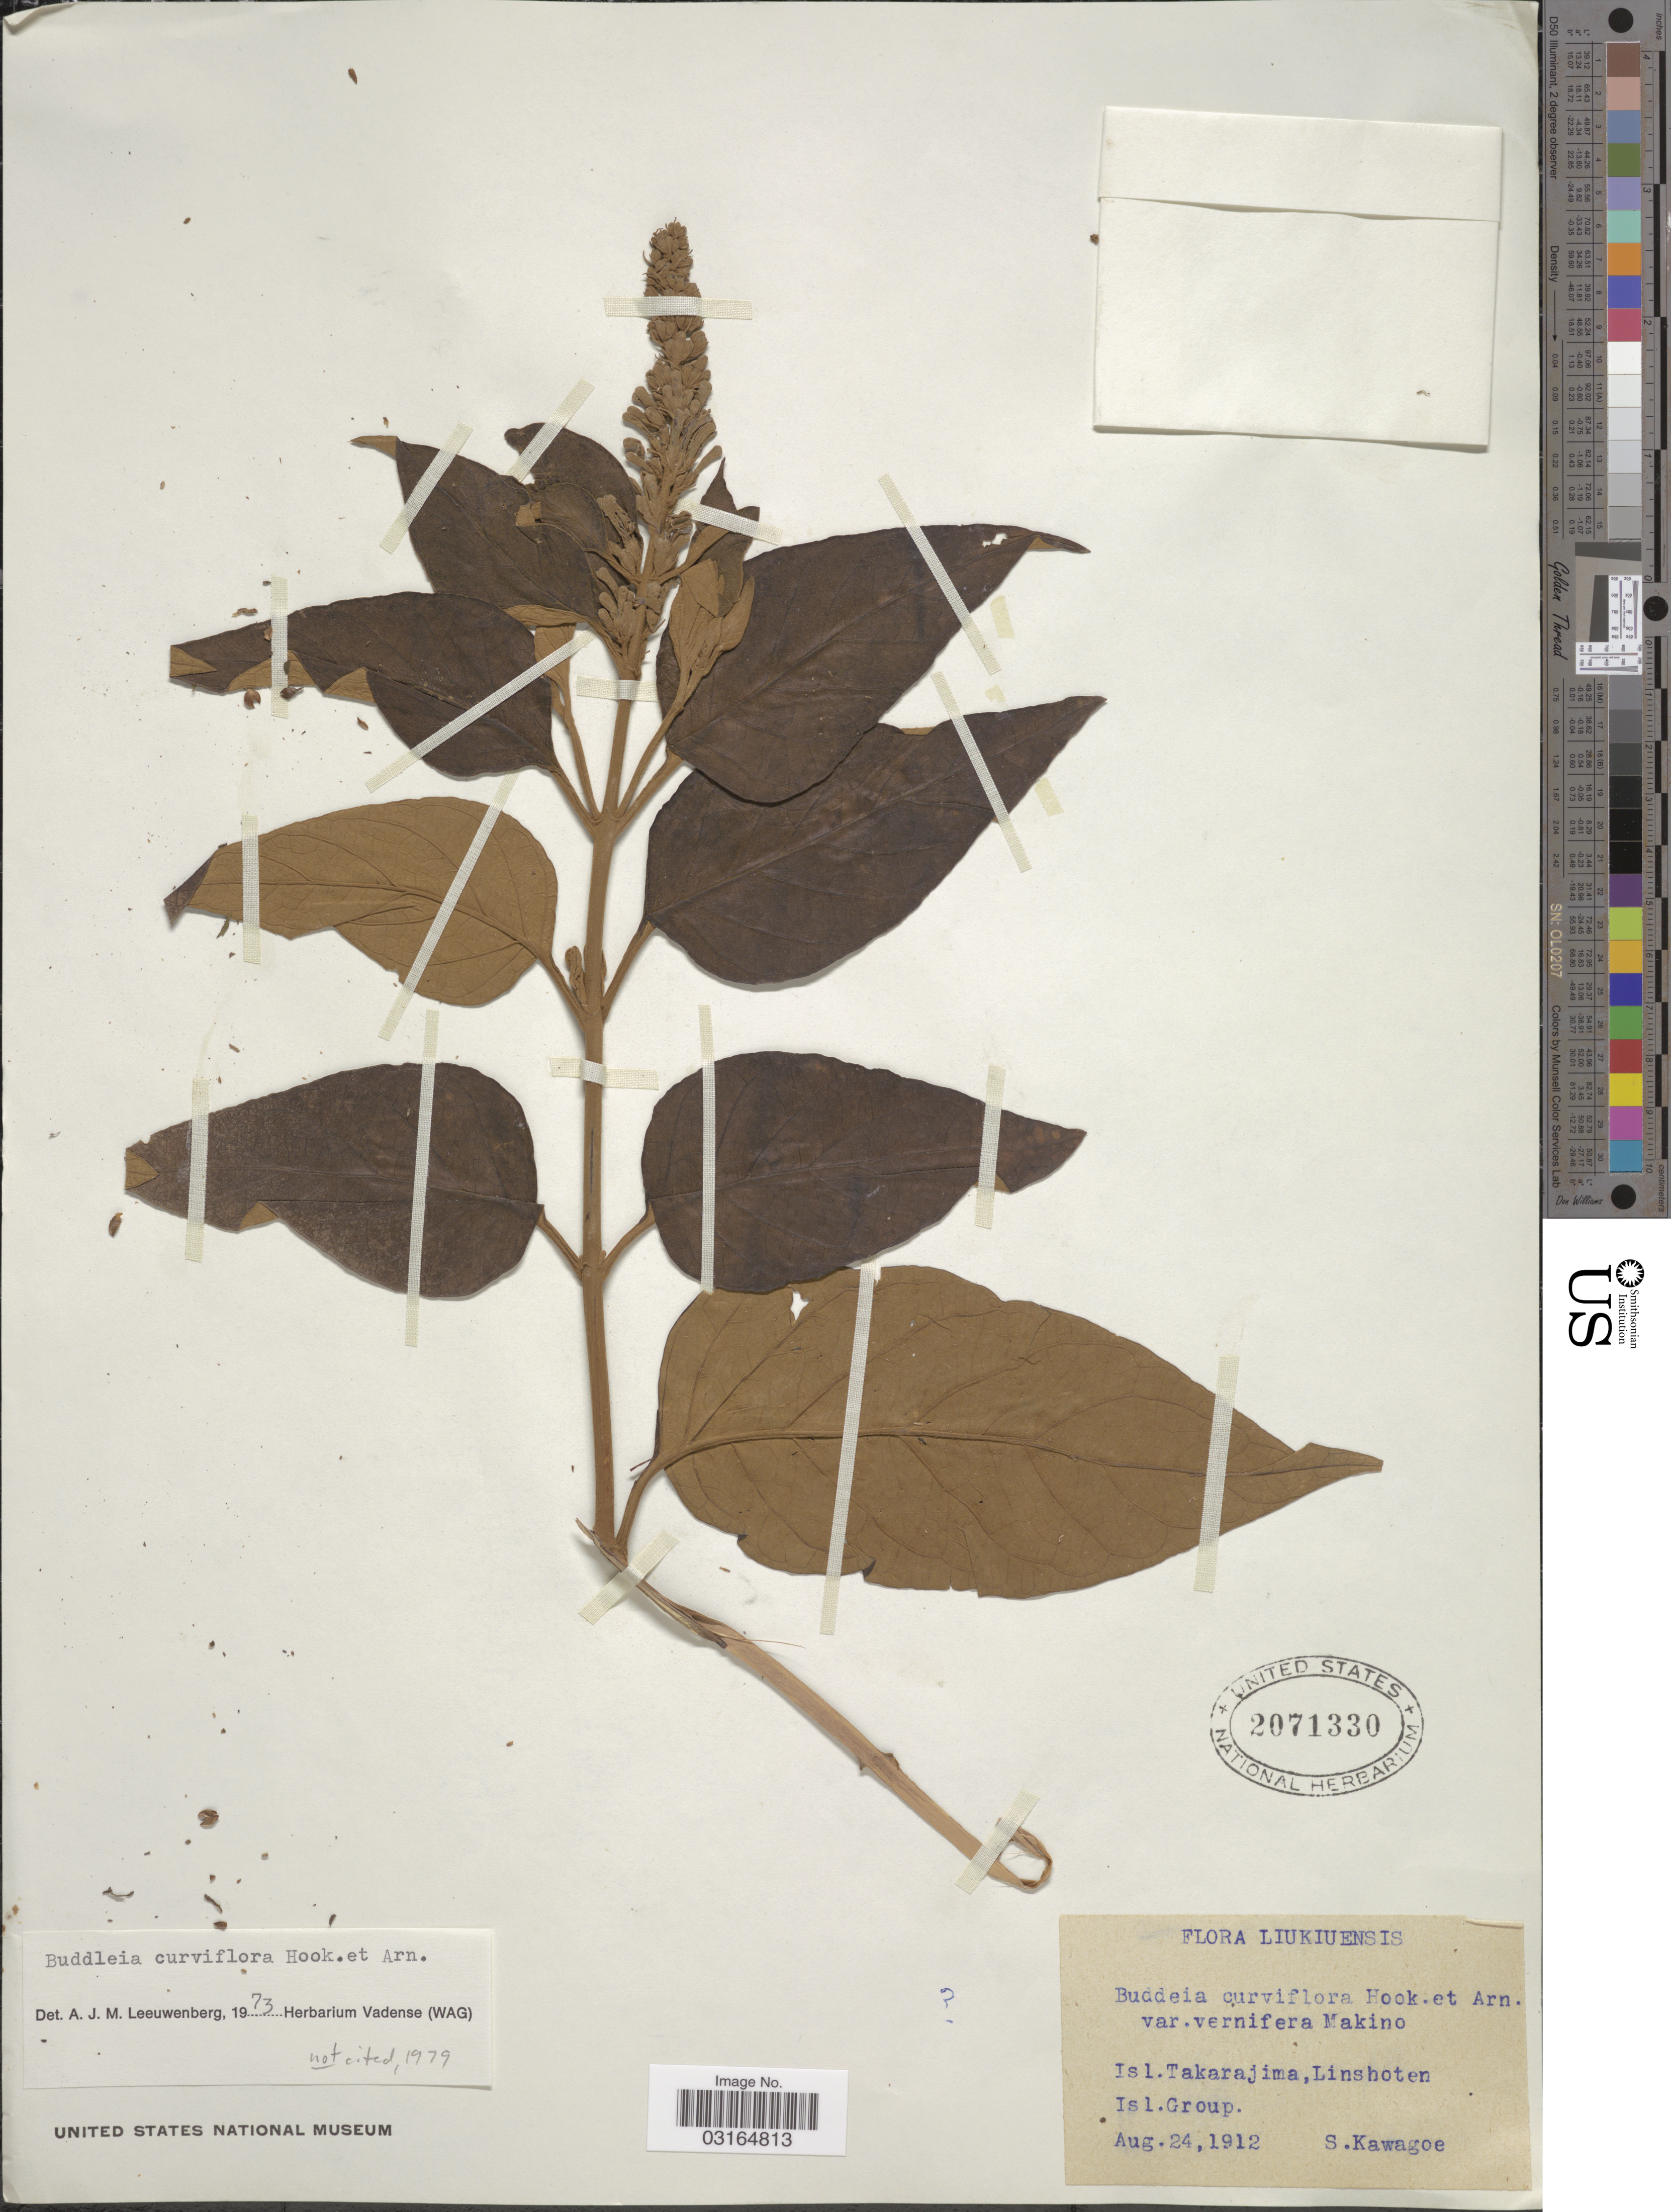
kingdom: Plantae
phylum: Tracheophyta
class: Magnoliopsida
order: Lamiales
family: Scrophulariaceae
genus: Buddleja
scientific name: Buddleja curviflora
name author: W. Hook. & Arn.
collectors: S. Kawagoe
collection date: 1912-08-24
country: Japan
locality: Isl. Takarajima, Linshoten Isl. Group.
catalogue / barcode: US 2071330